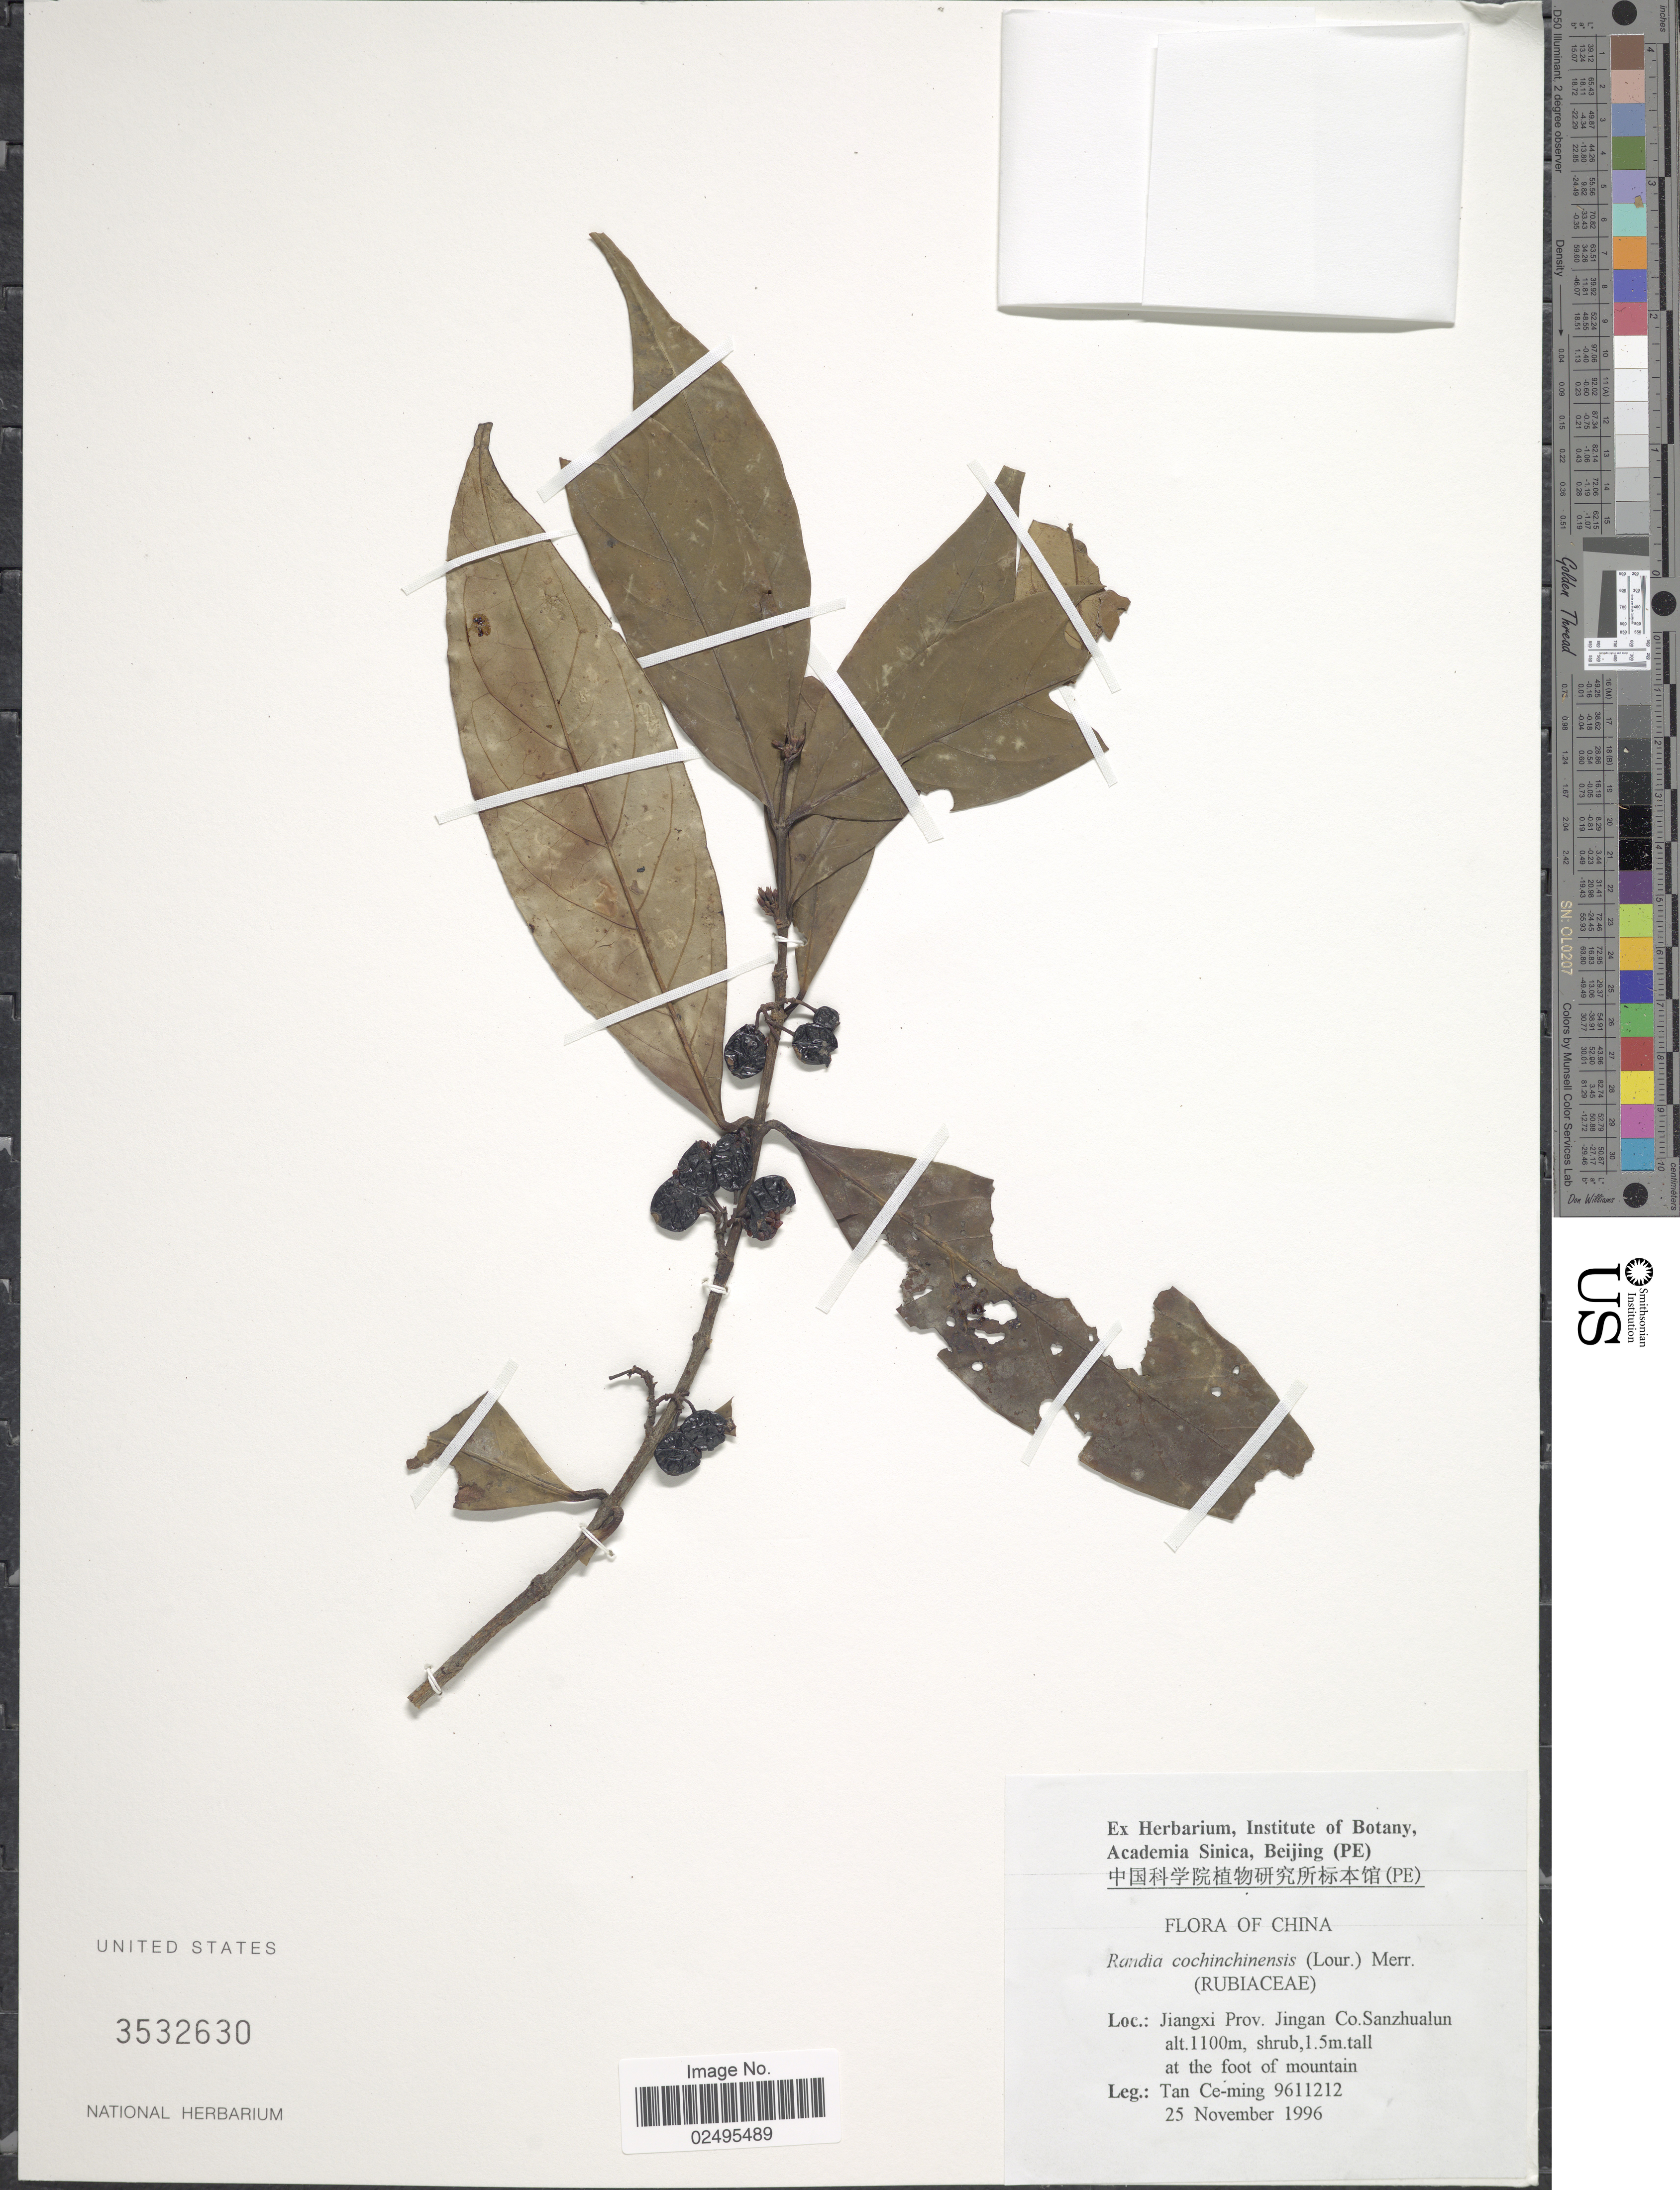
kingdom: Plantae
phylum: Tracheophyta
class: Magnoliopsida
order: Gentianales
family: Rubiaceae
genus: Aidia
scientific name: Aidia cochinchinensis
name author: (Lour.) Merr.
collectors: T. Ce-ming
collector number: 9611212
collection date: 1996-11-25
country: China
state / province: Jiangxi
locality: Jingan Co. Sanhualun, at the foot of mountain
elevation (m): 1100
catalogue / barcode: US 3532630